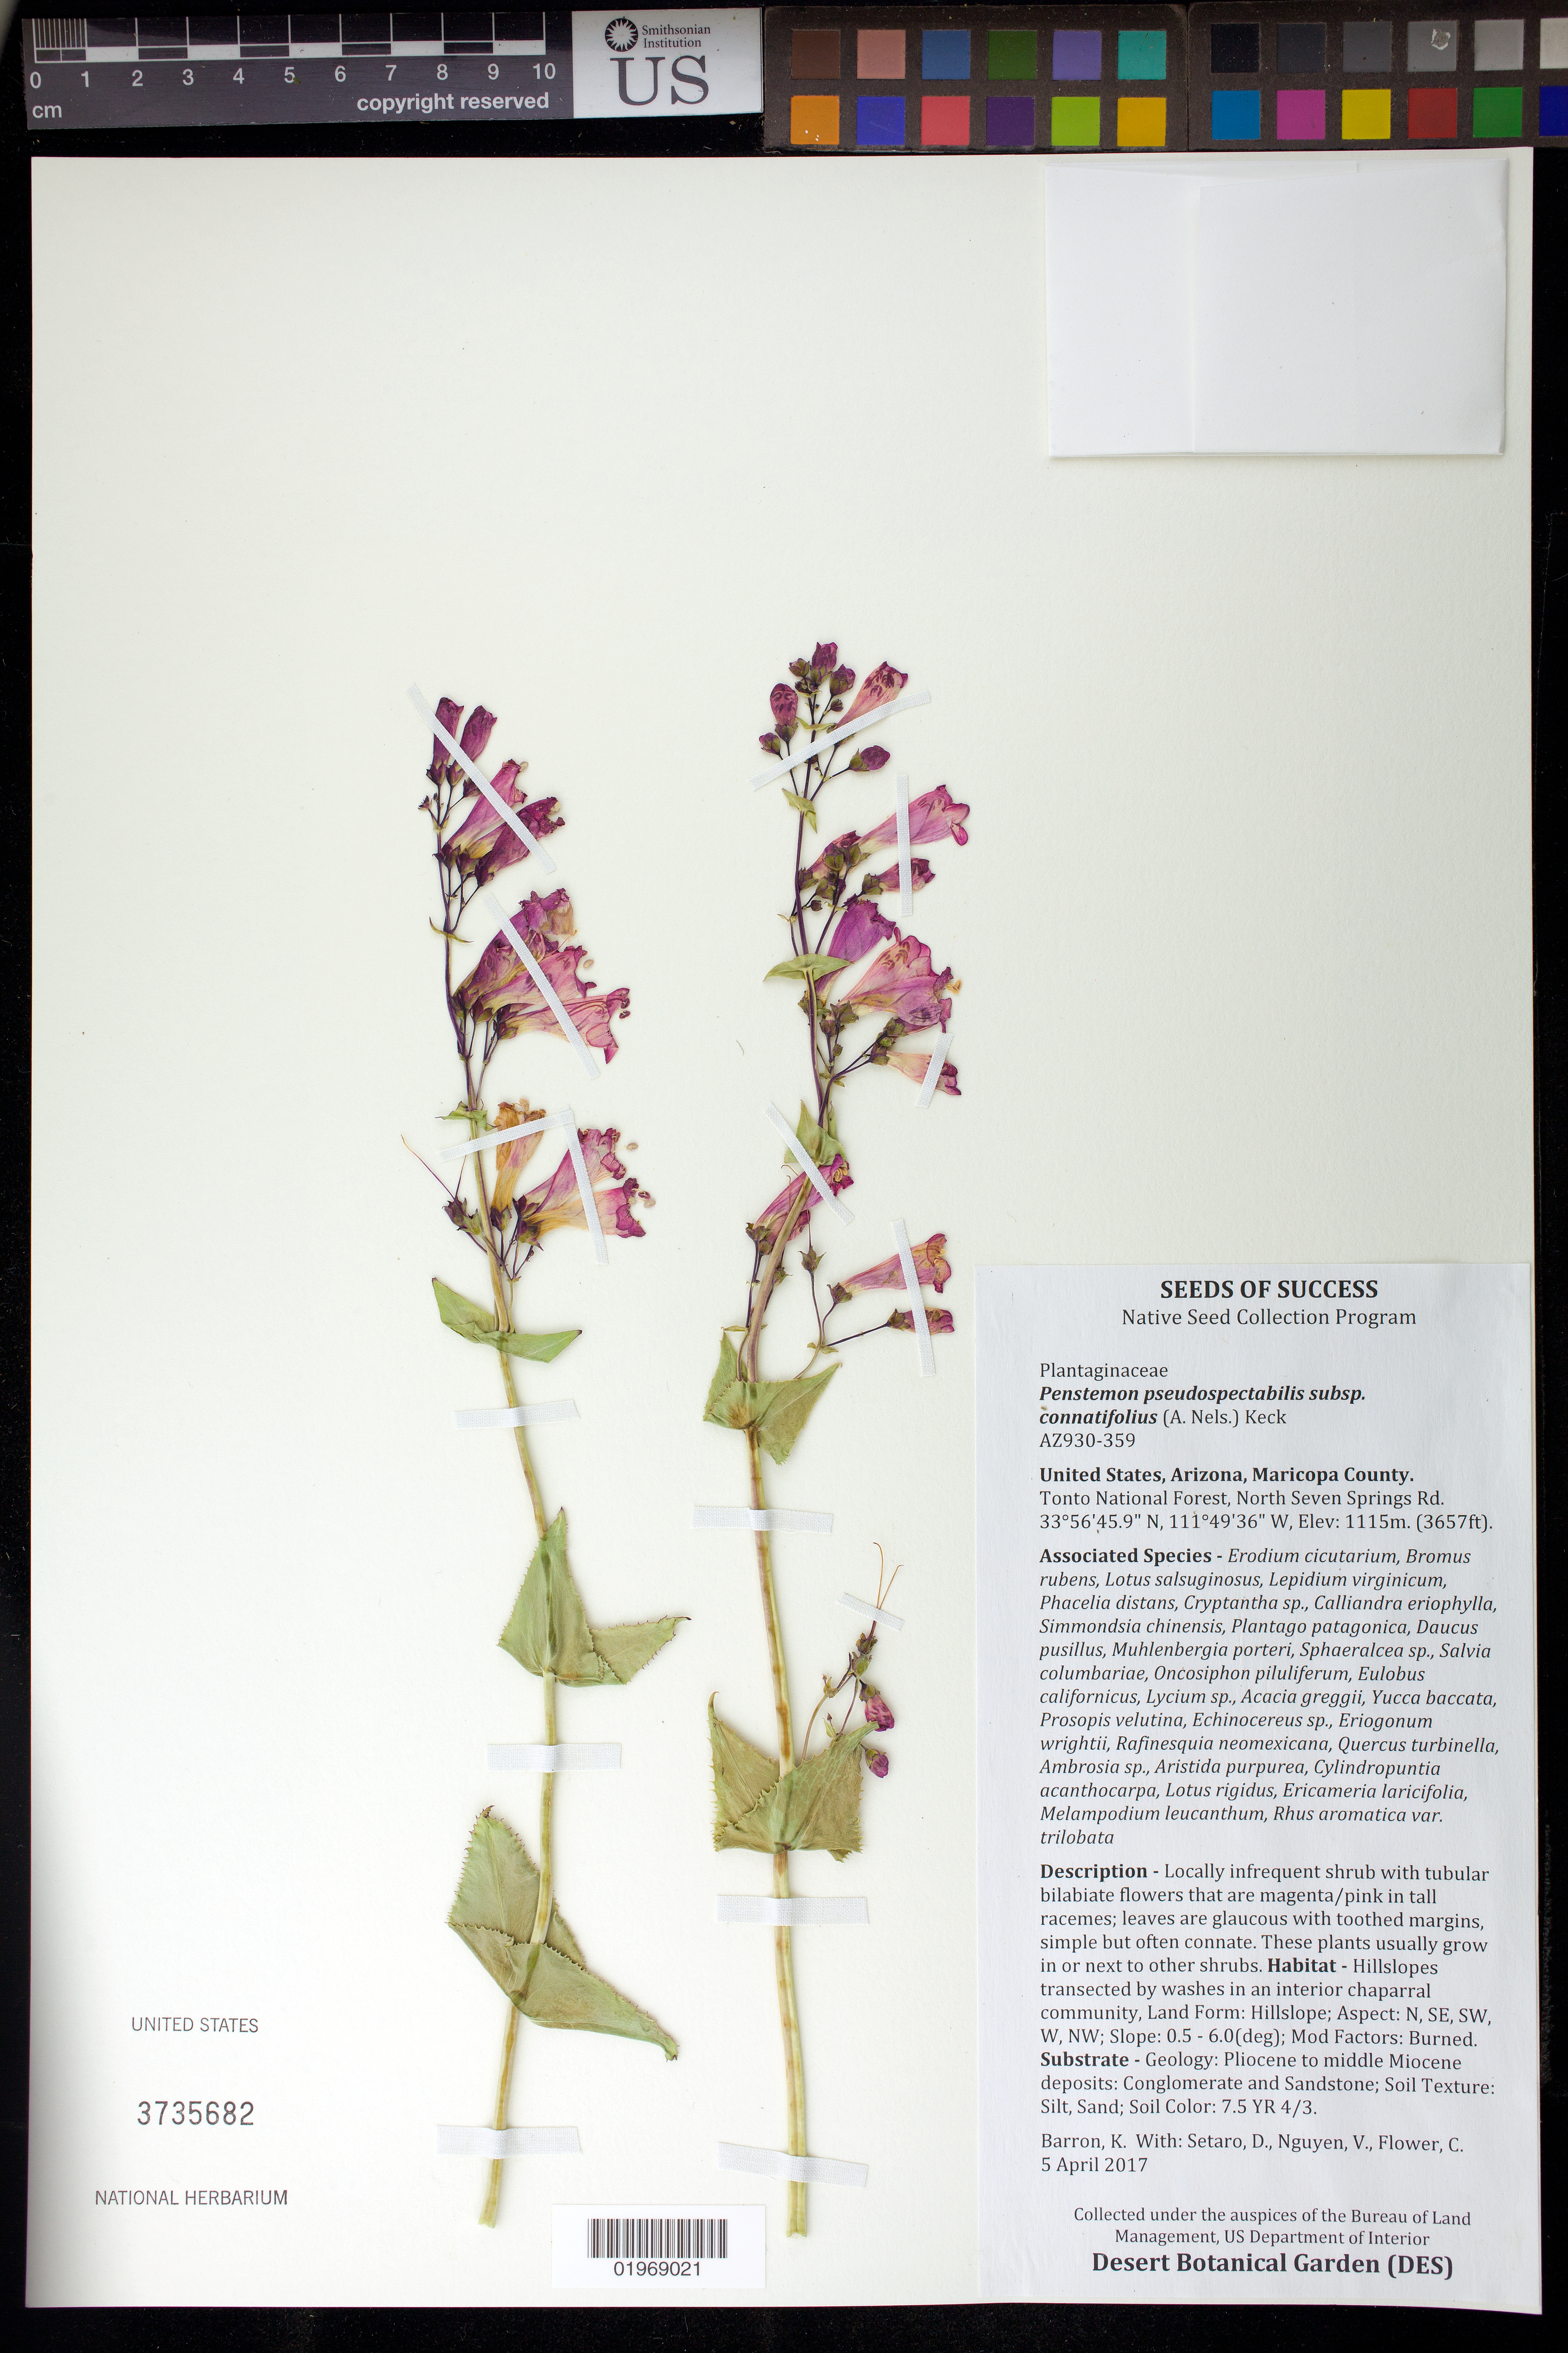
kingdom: Plantae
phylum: Tracheophyta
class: Magnoliopsida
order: Lamiales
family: Plantaginaceae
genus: Penstemon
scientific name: Penstemon pseudospectabilis subsp. connatifolius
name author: (A. Nelson) D.D. Keck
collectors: K. Barron, D. Setaro, V. Nguyen & C. Flower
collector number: AZ930-359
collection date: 2017-04-05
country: United States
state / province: Arizona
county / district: Maricopa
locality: Tonto National Forest, North Seven Springs Rd.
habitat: Hillslopes transected by washes in an interior chaparral community.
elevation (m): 1115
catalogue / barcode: US 3735682